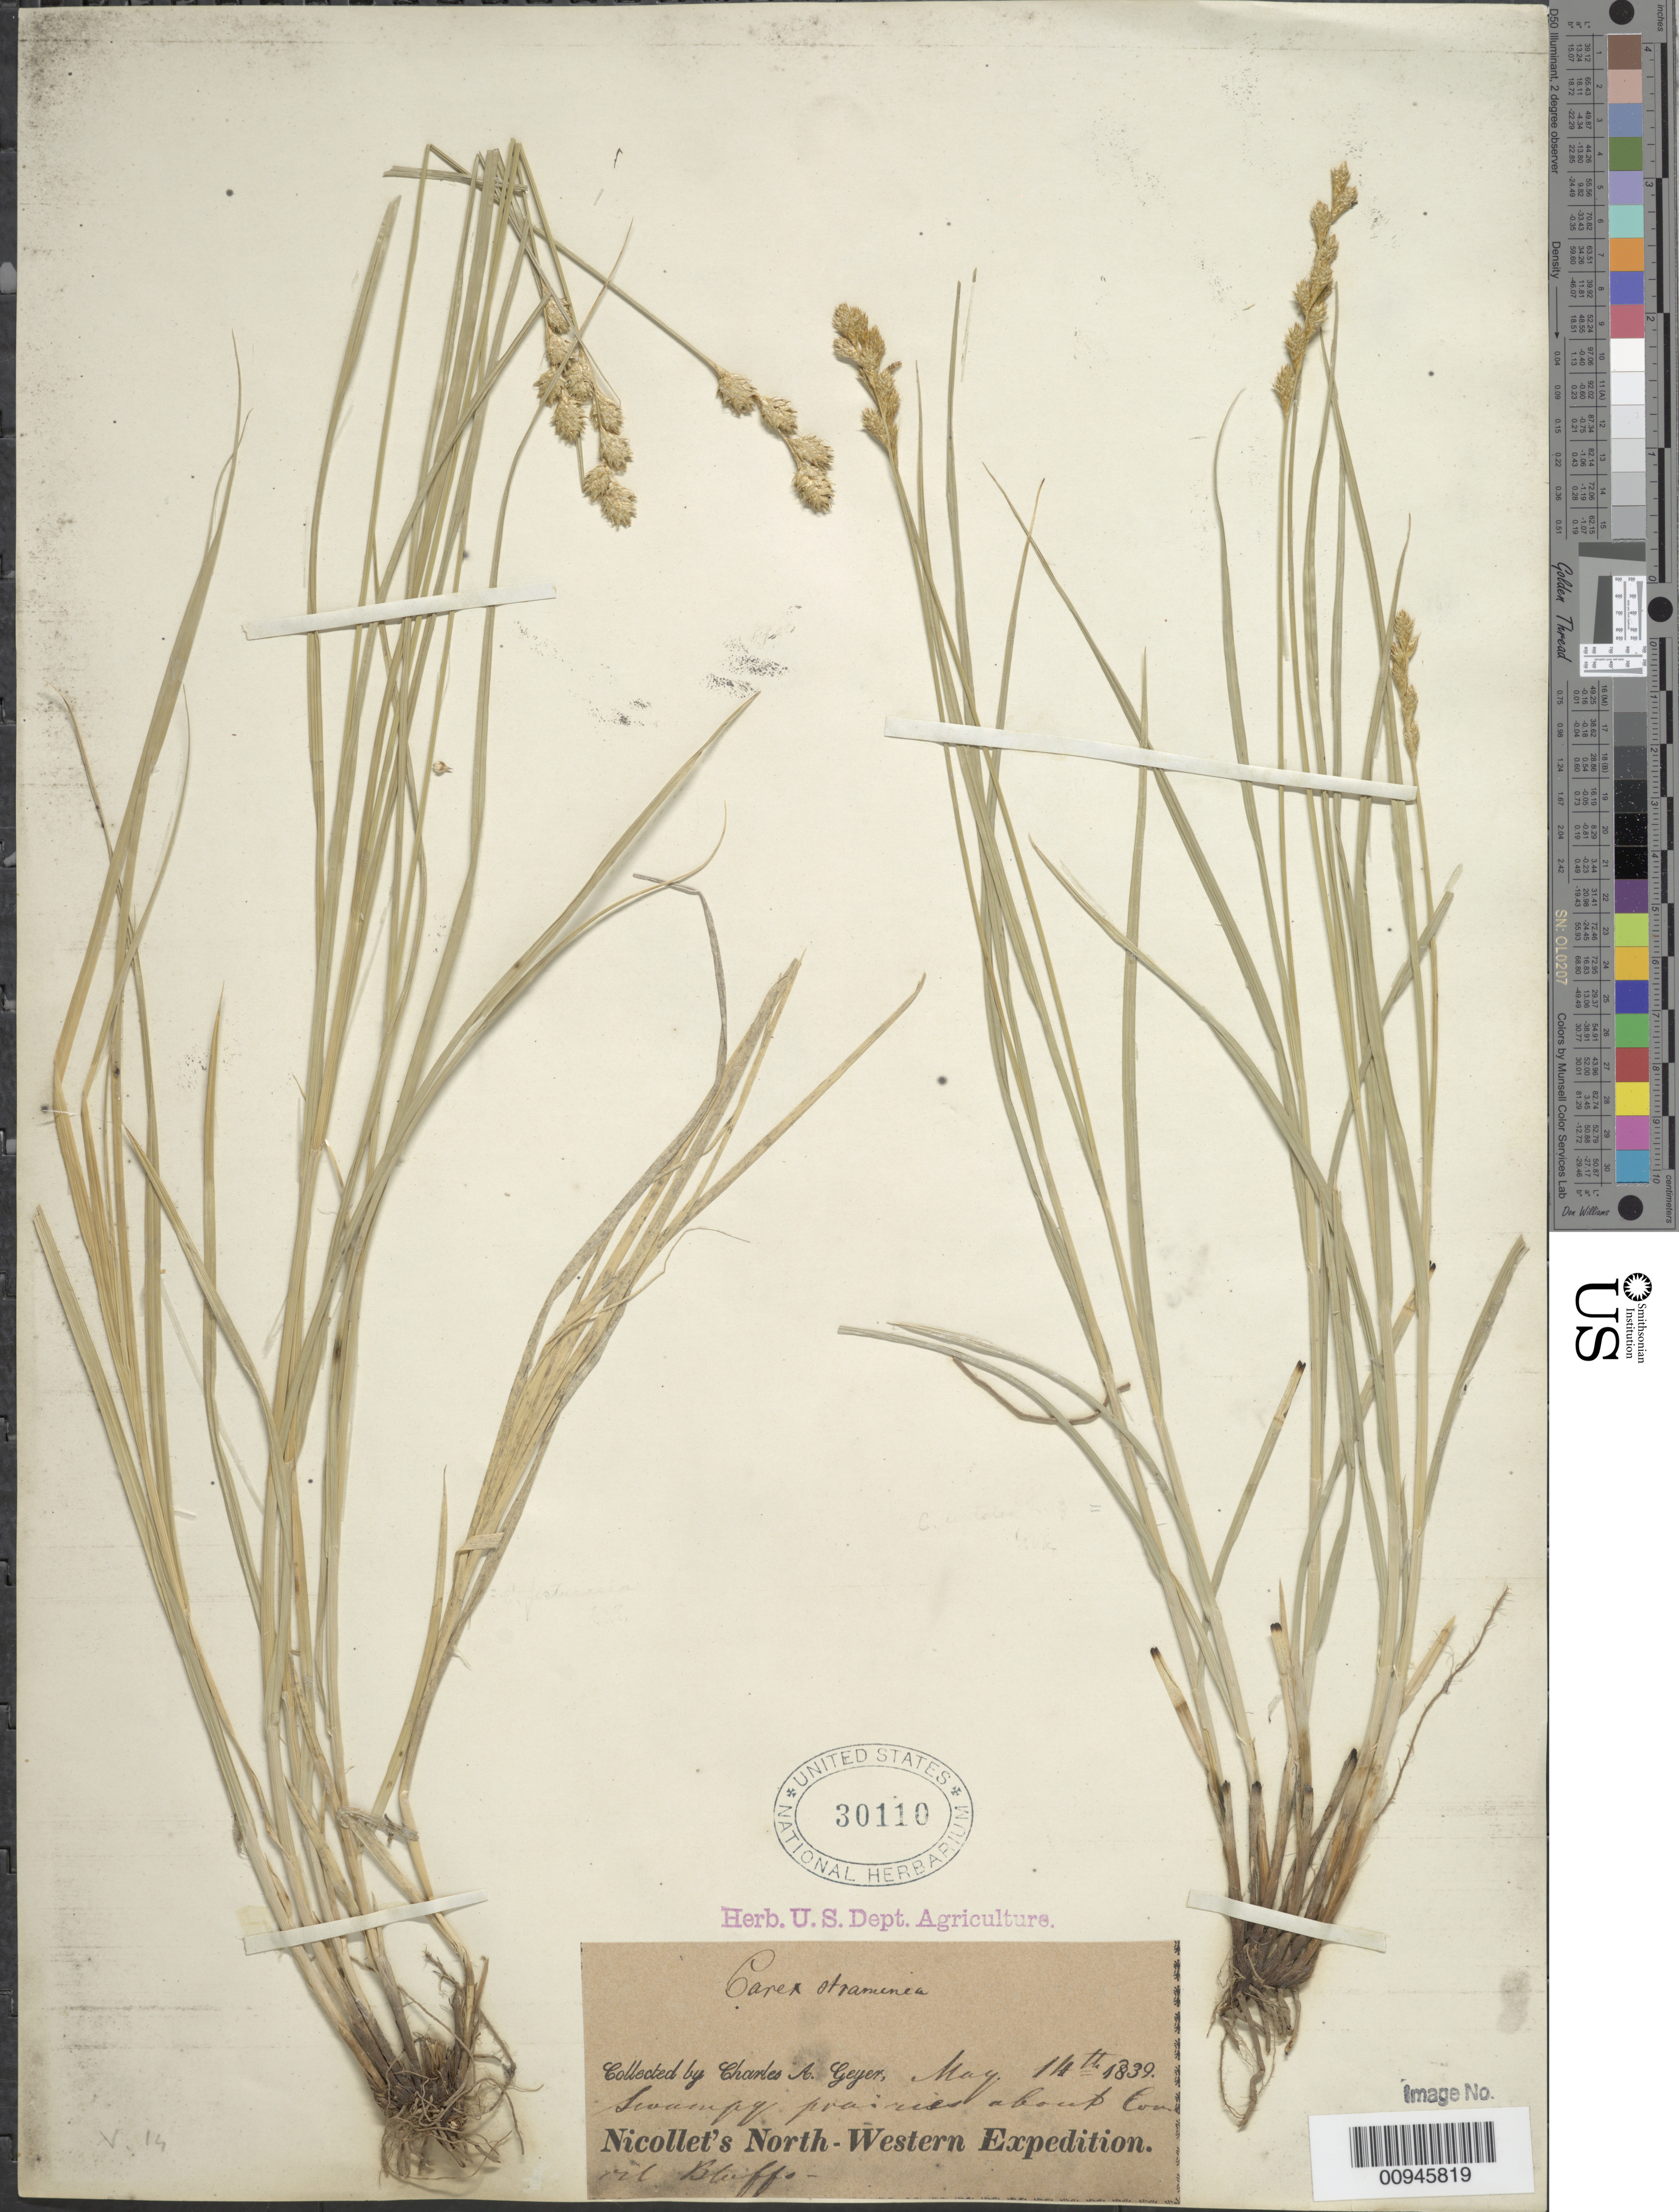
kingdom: Plantae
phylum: Tracheophyta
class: Liliopsida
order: Poales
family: Cyperaceae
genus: Carex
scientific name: Carex brevior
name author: (Dewey) Mack. ex Lunell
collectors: C. A. Geyer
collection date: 1839-05-14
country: United States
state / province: Missouri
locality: Council Bluffs.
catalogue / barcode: US 30110